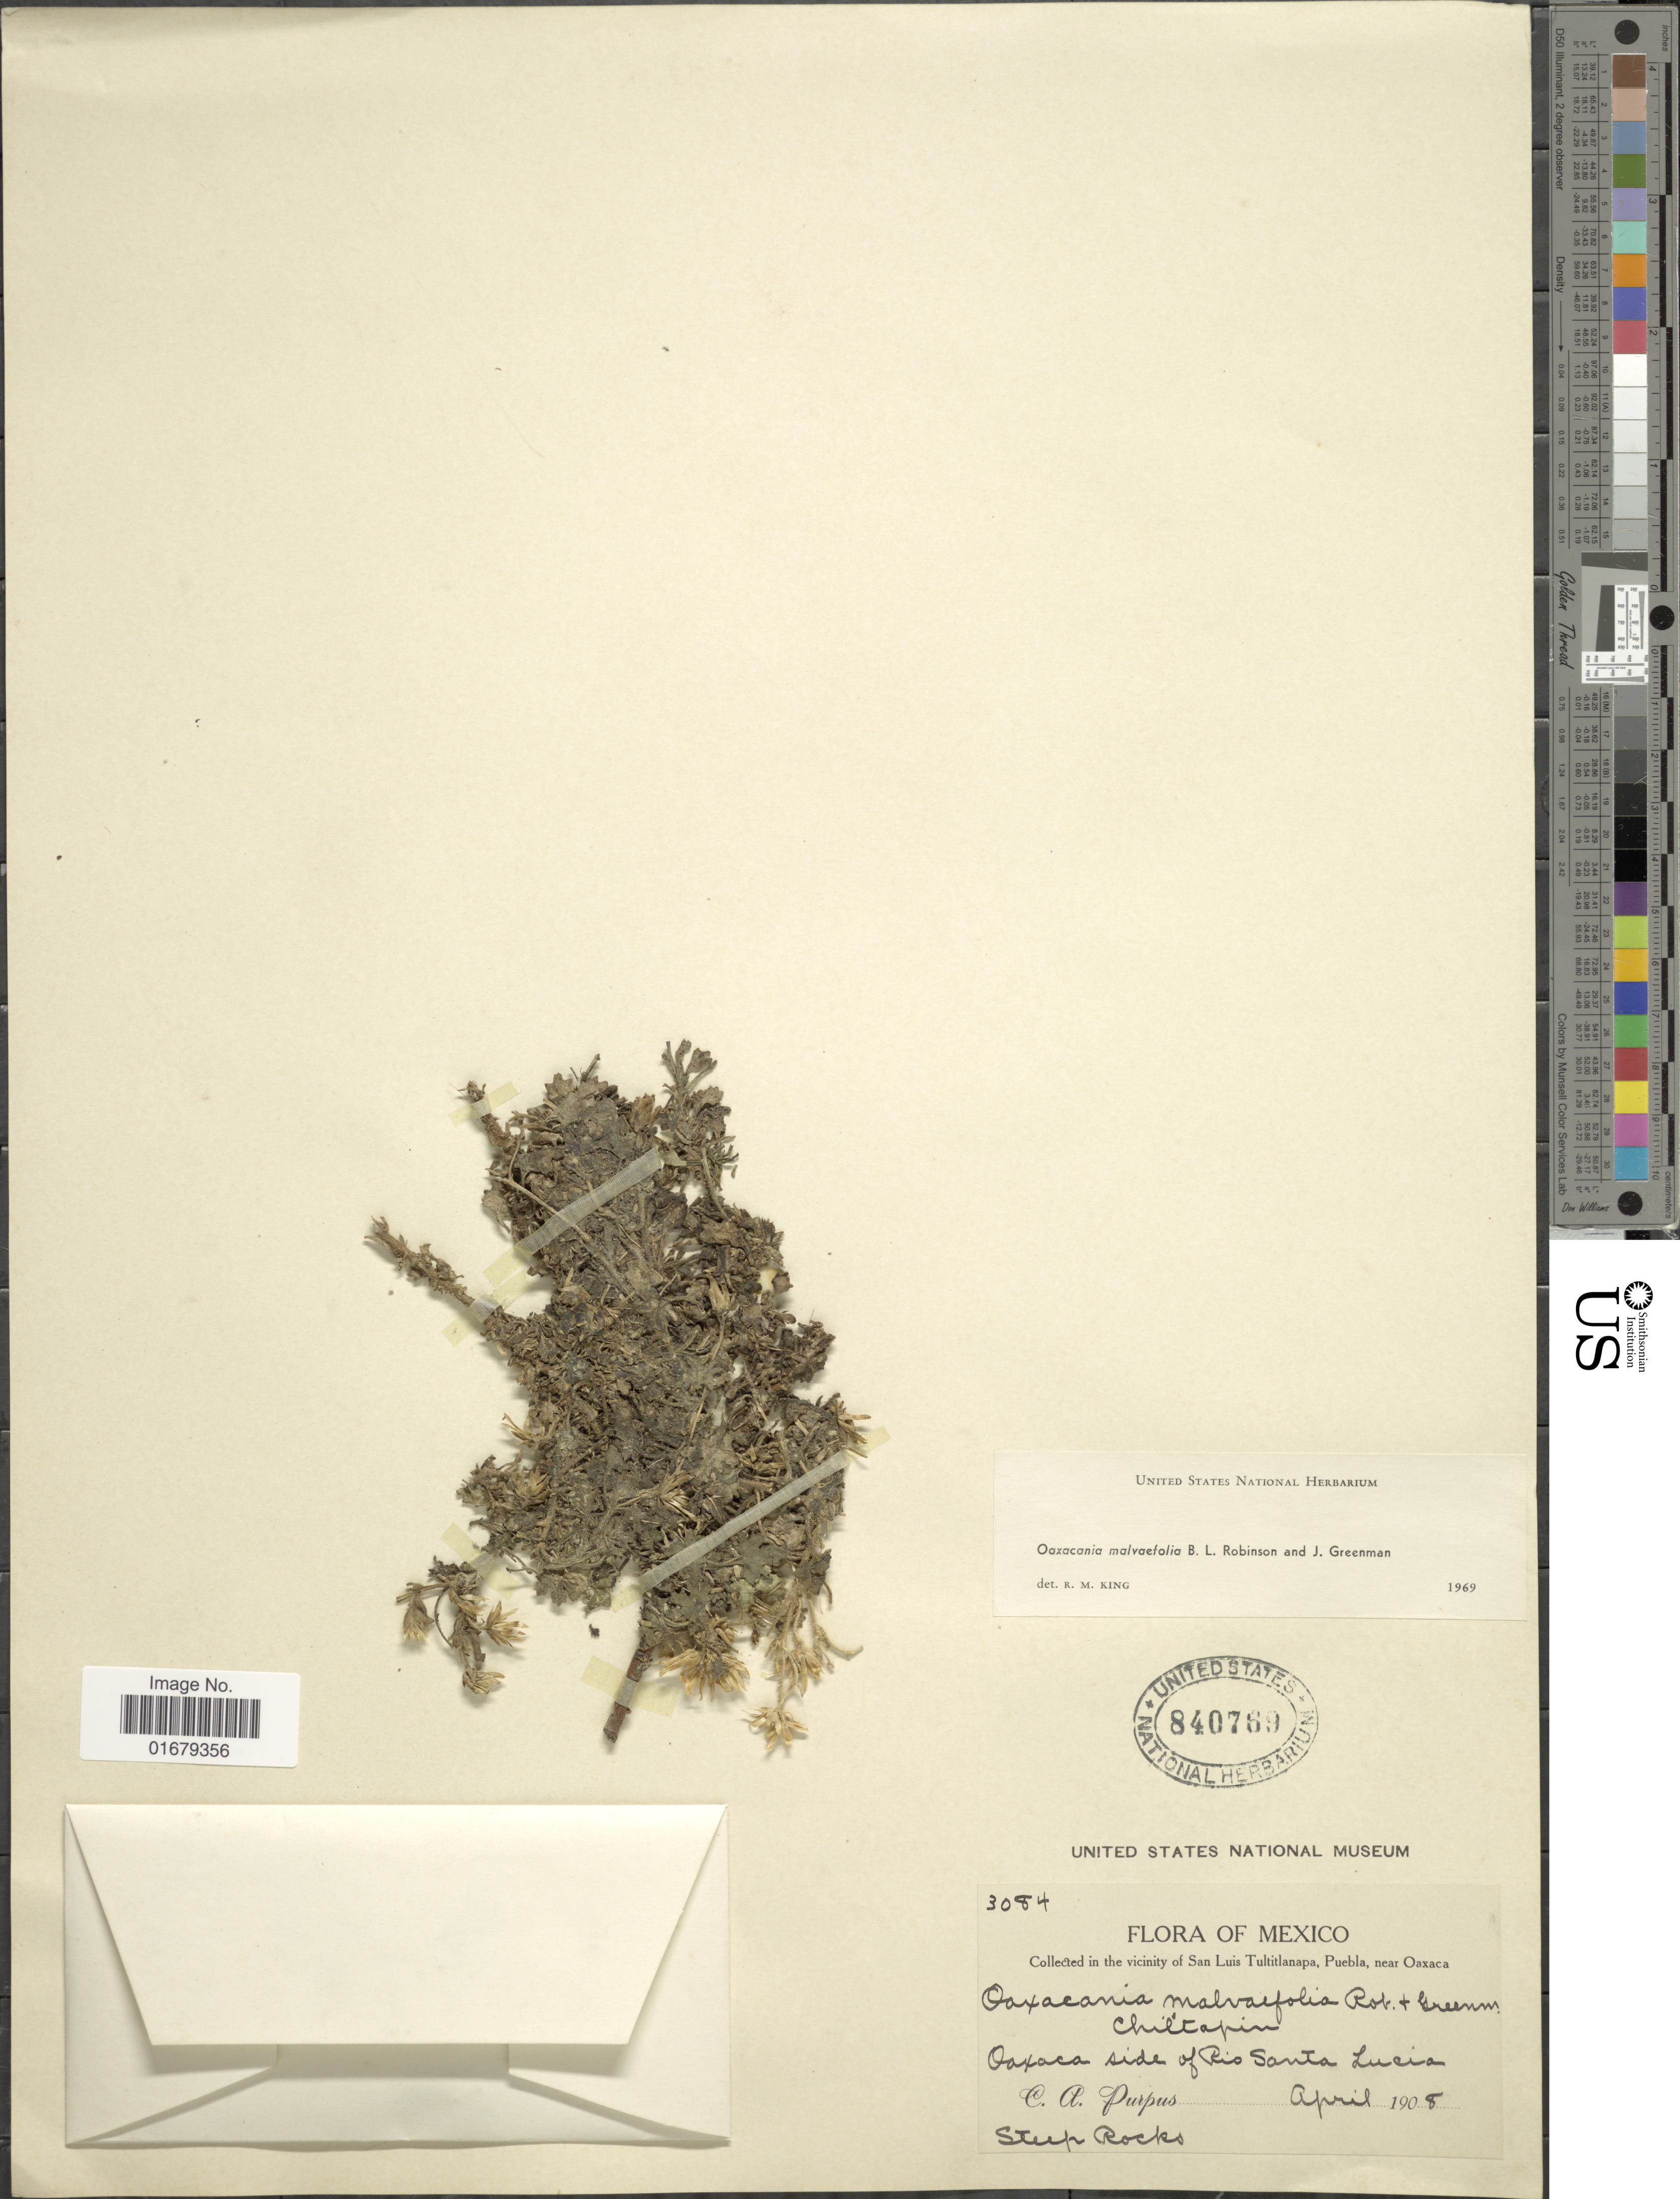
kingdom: Plantae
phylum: Tracheophyta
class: Magnoliopsida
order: Asterales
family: Asteraceae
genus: Oaxacania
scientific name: Oaxacania malvifolia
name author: B.L. Rob. & Greenm.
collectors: C. A. Purpus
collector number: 3084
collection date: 1908-04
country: Mexico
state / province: Puebla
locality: The Vicinity of San Luis Tultitlanapa, Puebla, near Oaxaca, Oaxaca, Side of Rio Santa Lucia.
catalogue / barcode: US 840769